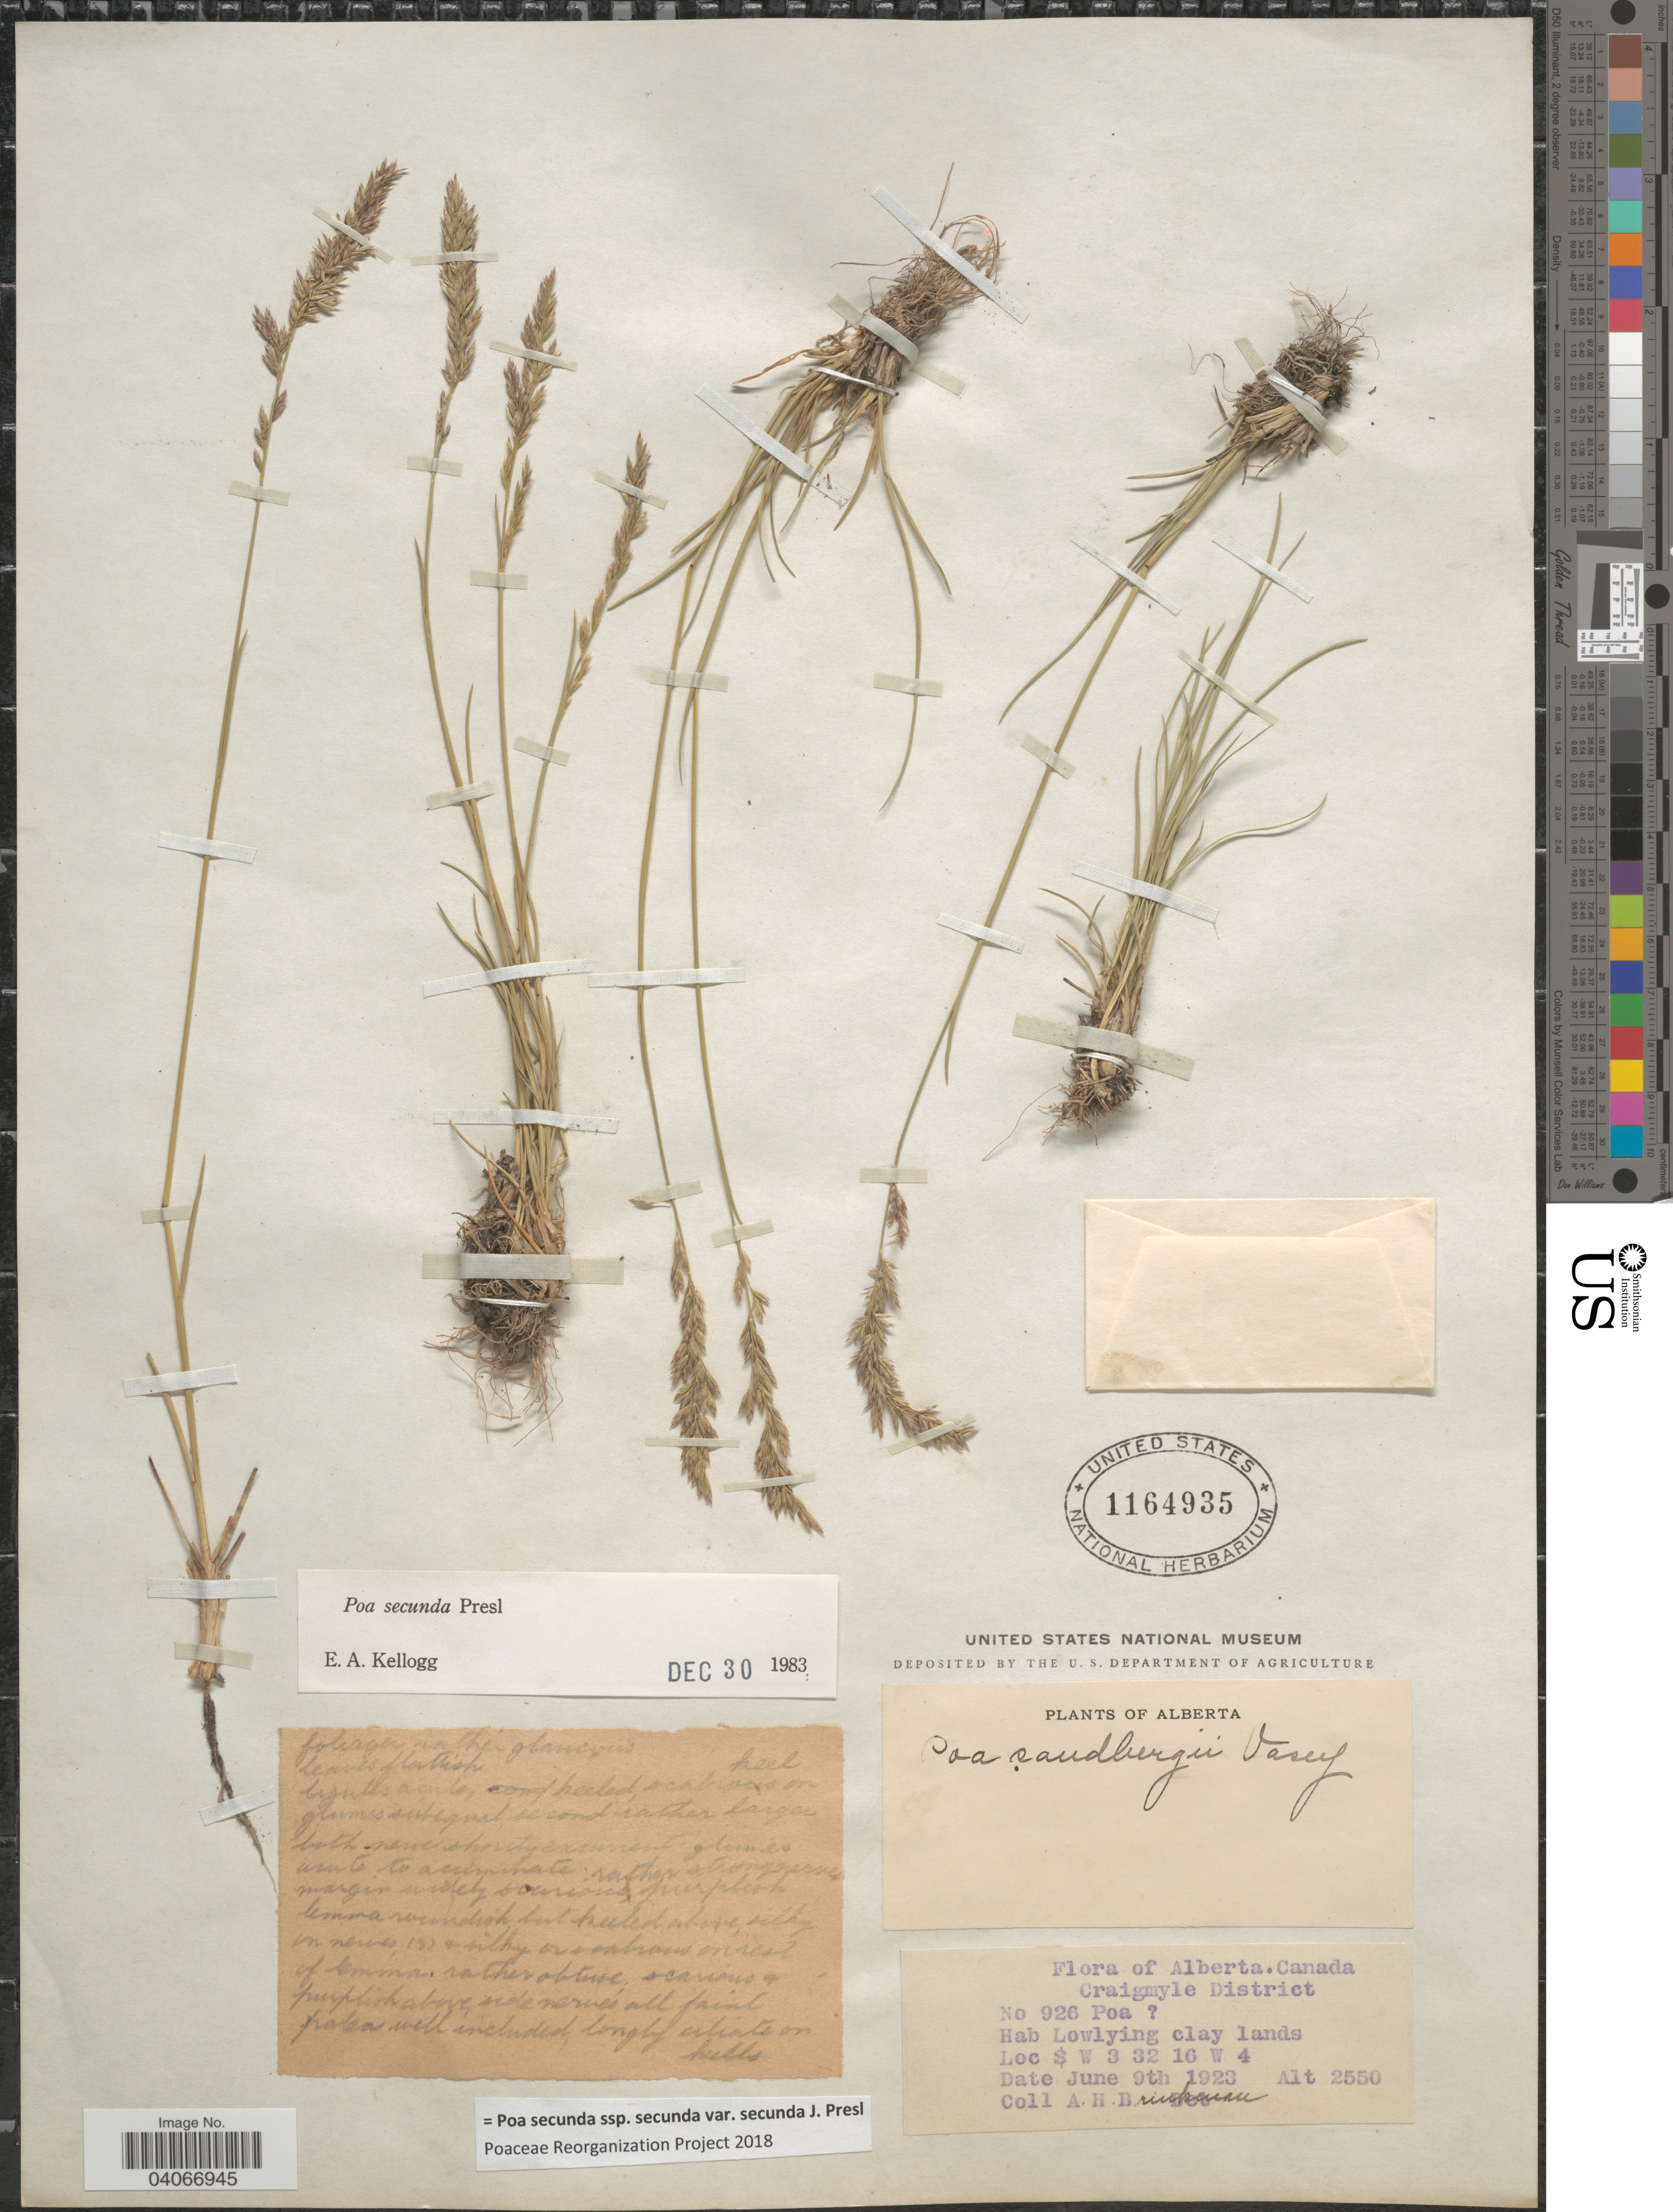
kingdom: Plantae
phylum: Tracheophyta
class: Liliopsida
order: Poales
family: Poaceae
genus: Poa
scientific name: Poa secunda subsp. secunda var. secunda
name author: J. Presl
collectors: A. Brinkman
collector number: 926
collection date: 1923-06-09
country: Canada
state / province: Alberta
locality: Craigmyle District. S W 3 32 16 W 4.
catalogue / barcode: US 1164935